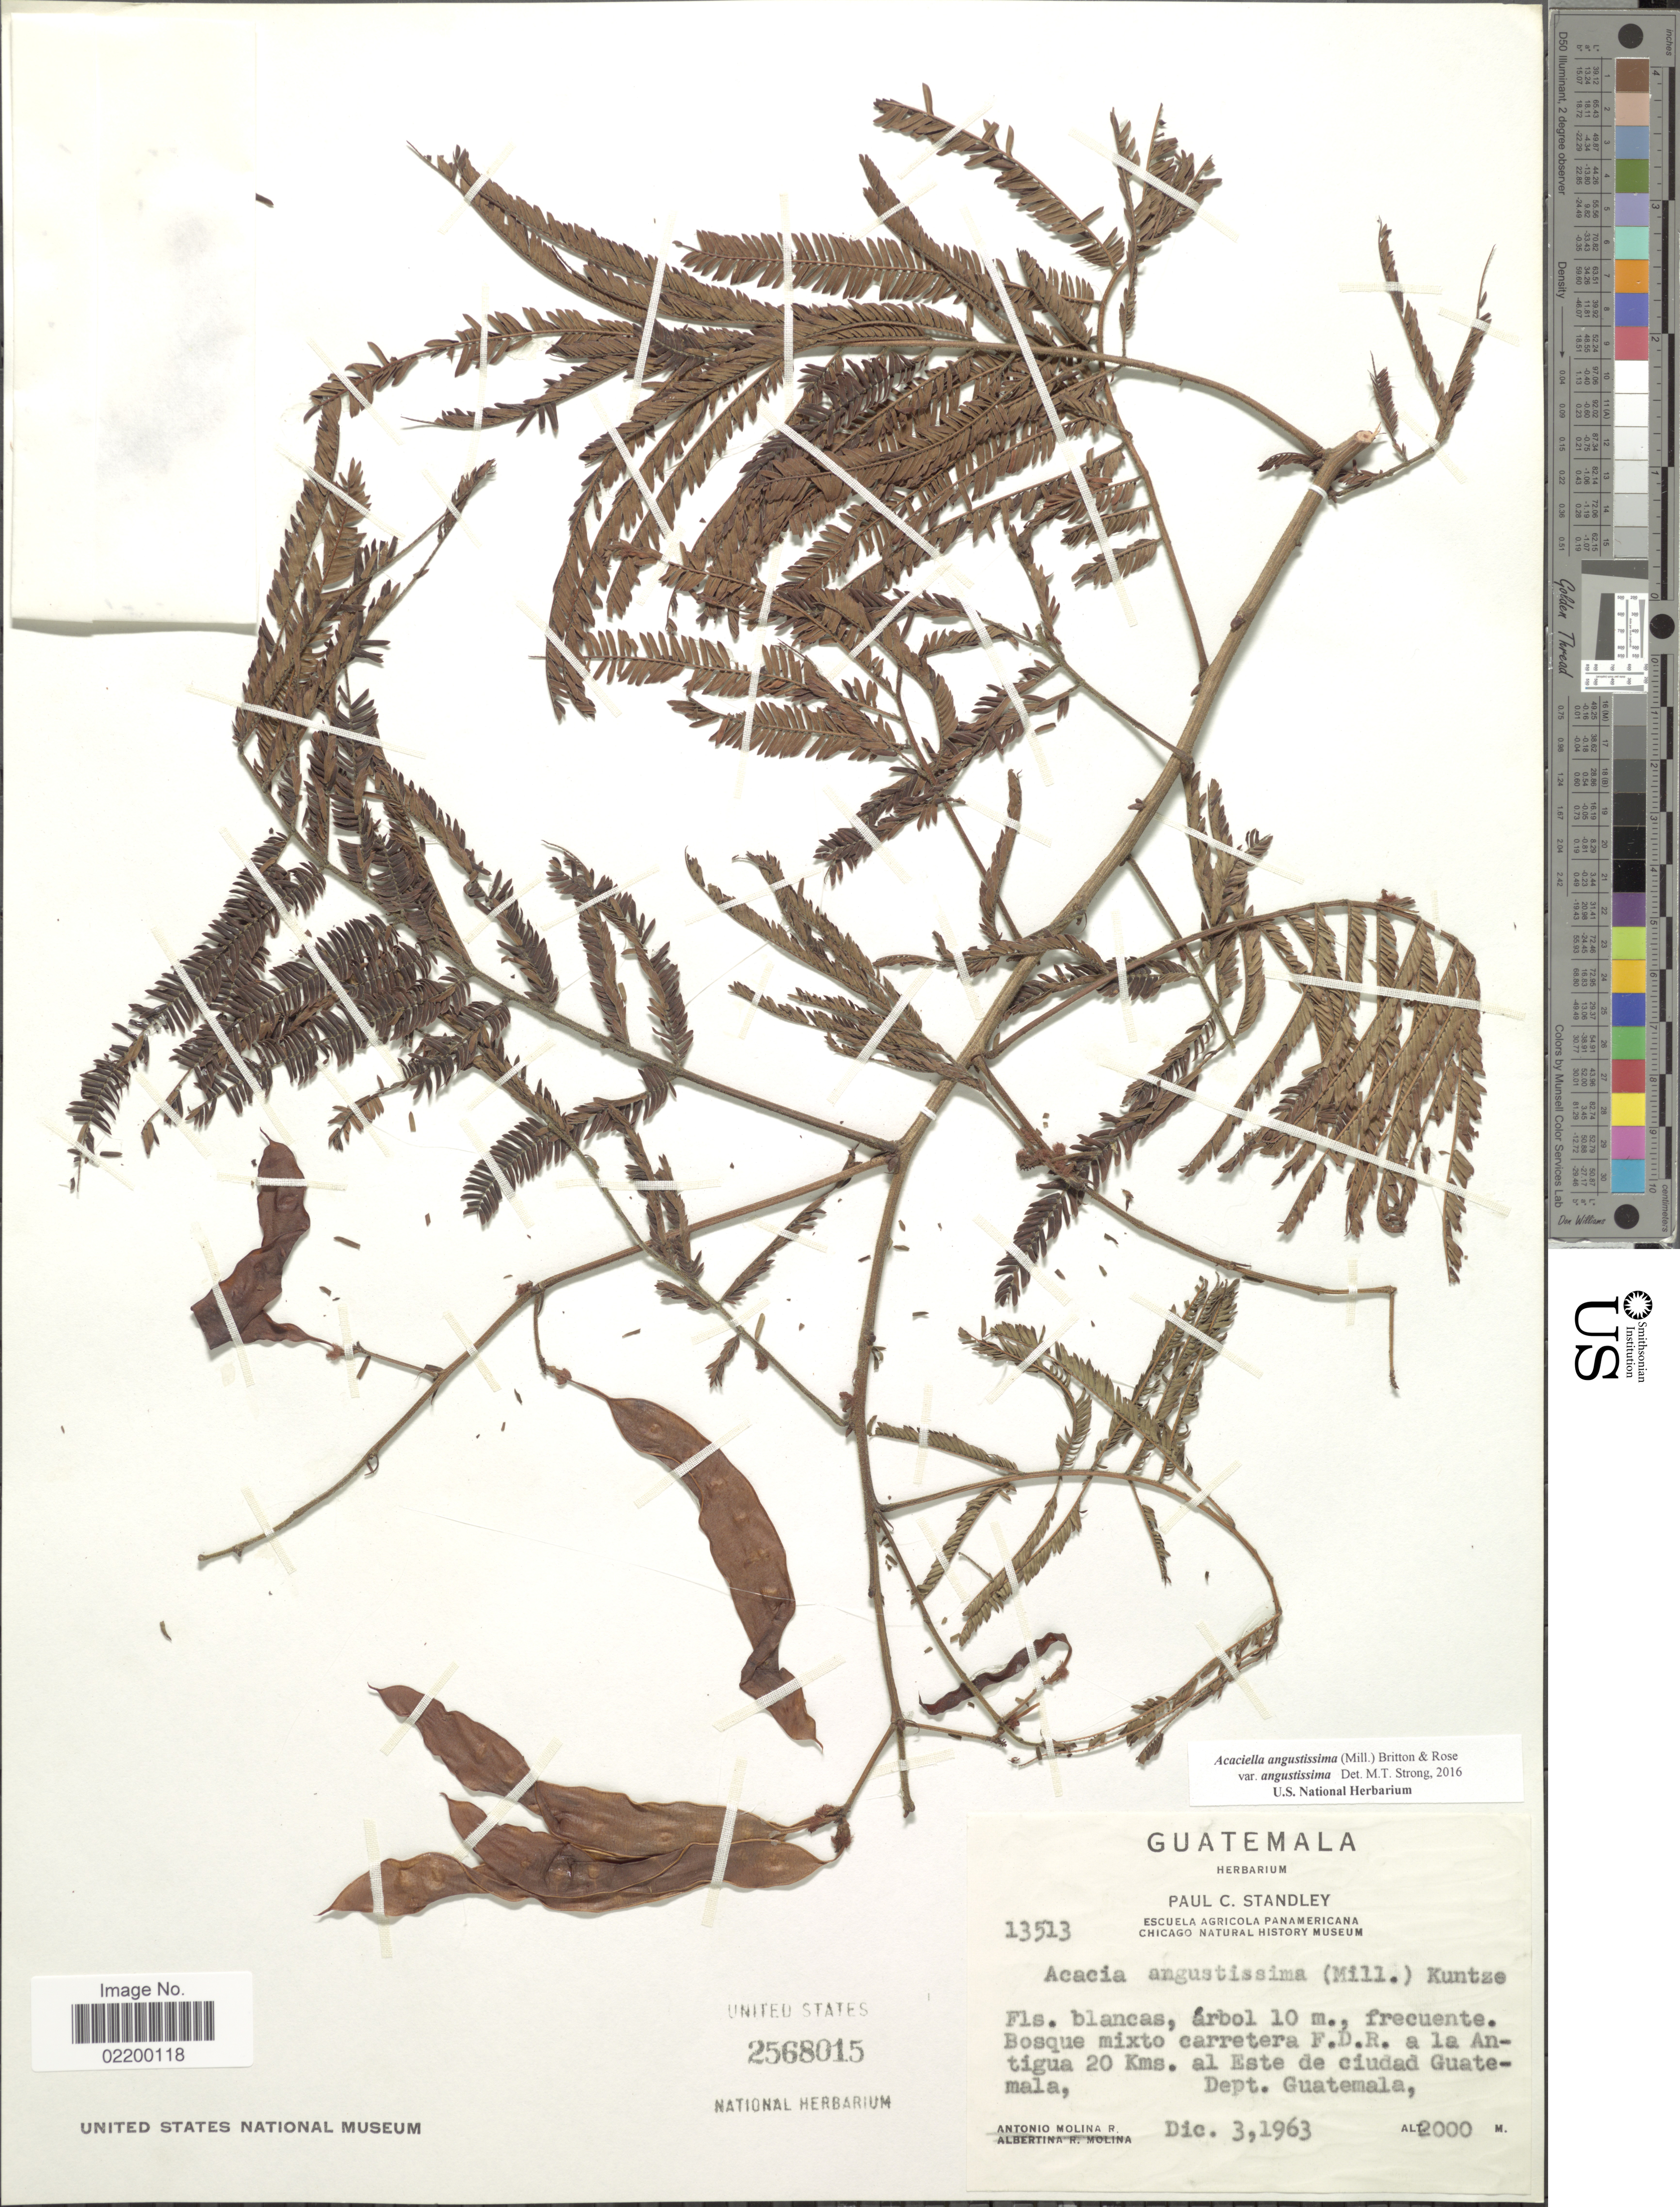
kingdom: Plantae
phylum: Tracheophyta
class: Magnoliopsida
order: Fabales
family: Fabaceae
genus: Acaciella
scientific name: Acaciella angustissima var. angustissima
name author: (Mill.) Britton & Rose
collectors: A. Molina R.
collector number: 13513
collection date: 1963-12-03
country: Guatemala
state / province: Guatemala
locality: Bosque mixto carretera F.D.R. a la Antigua 20kms. al Este de ciudad Guatemala, Dept. Guatemala.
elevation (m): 2000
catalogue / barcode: US 2568015